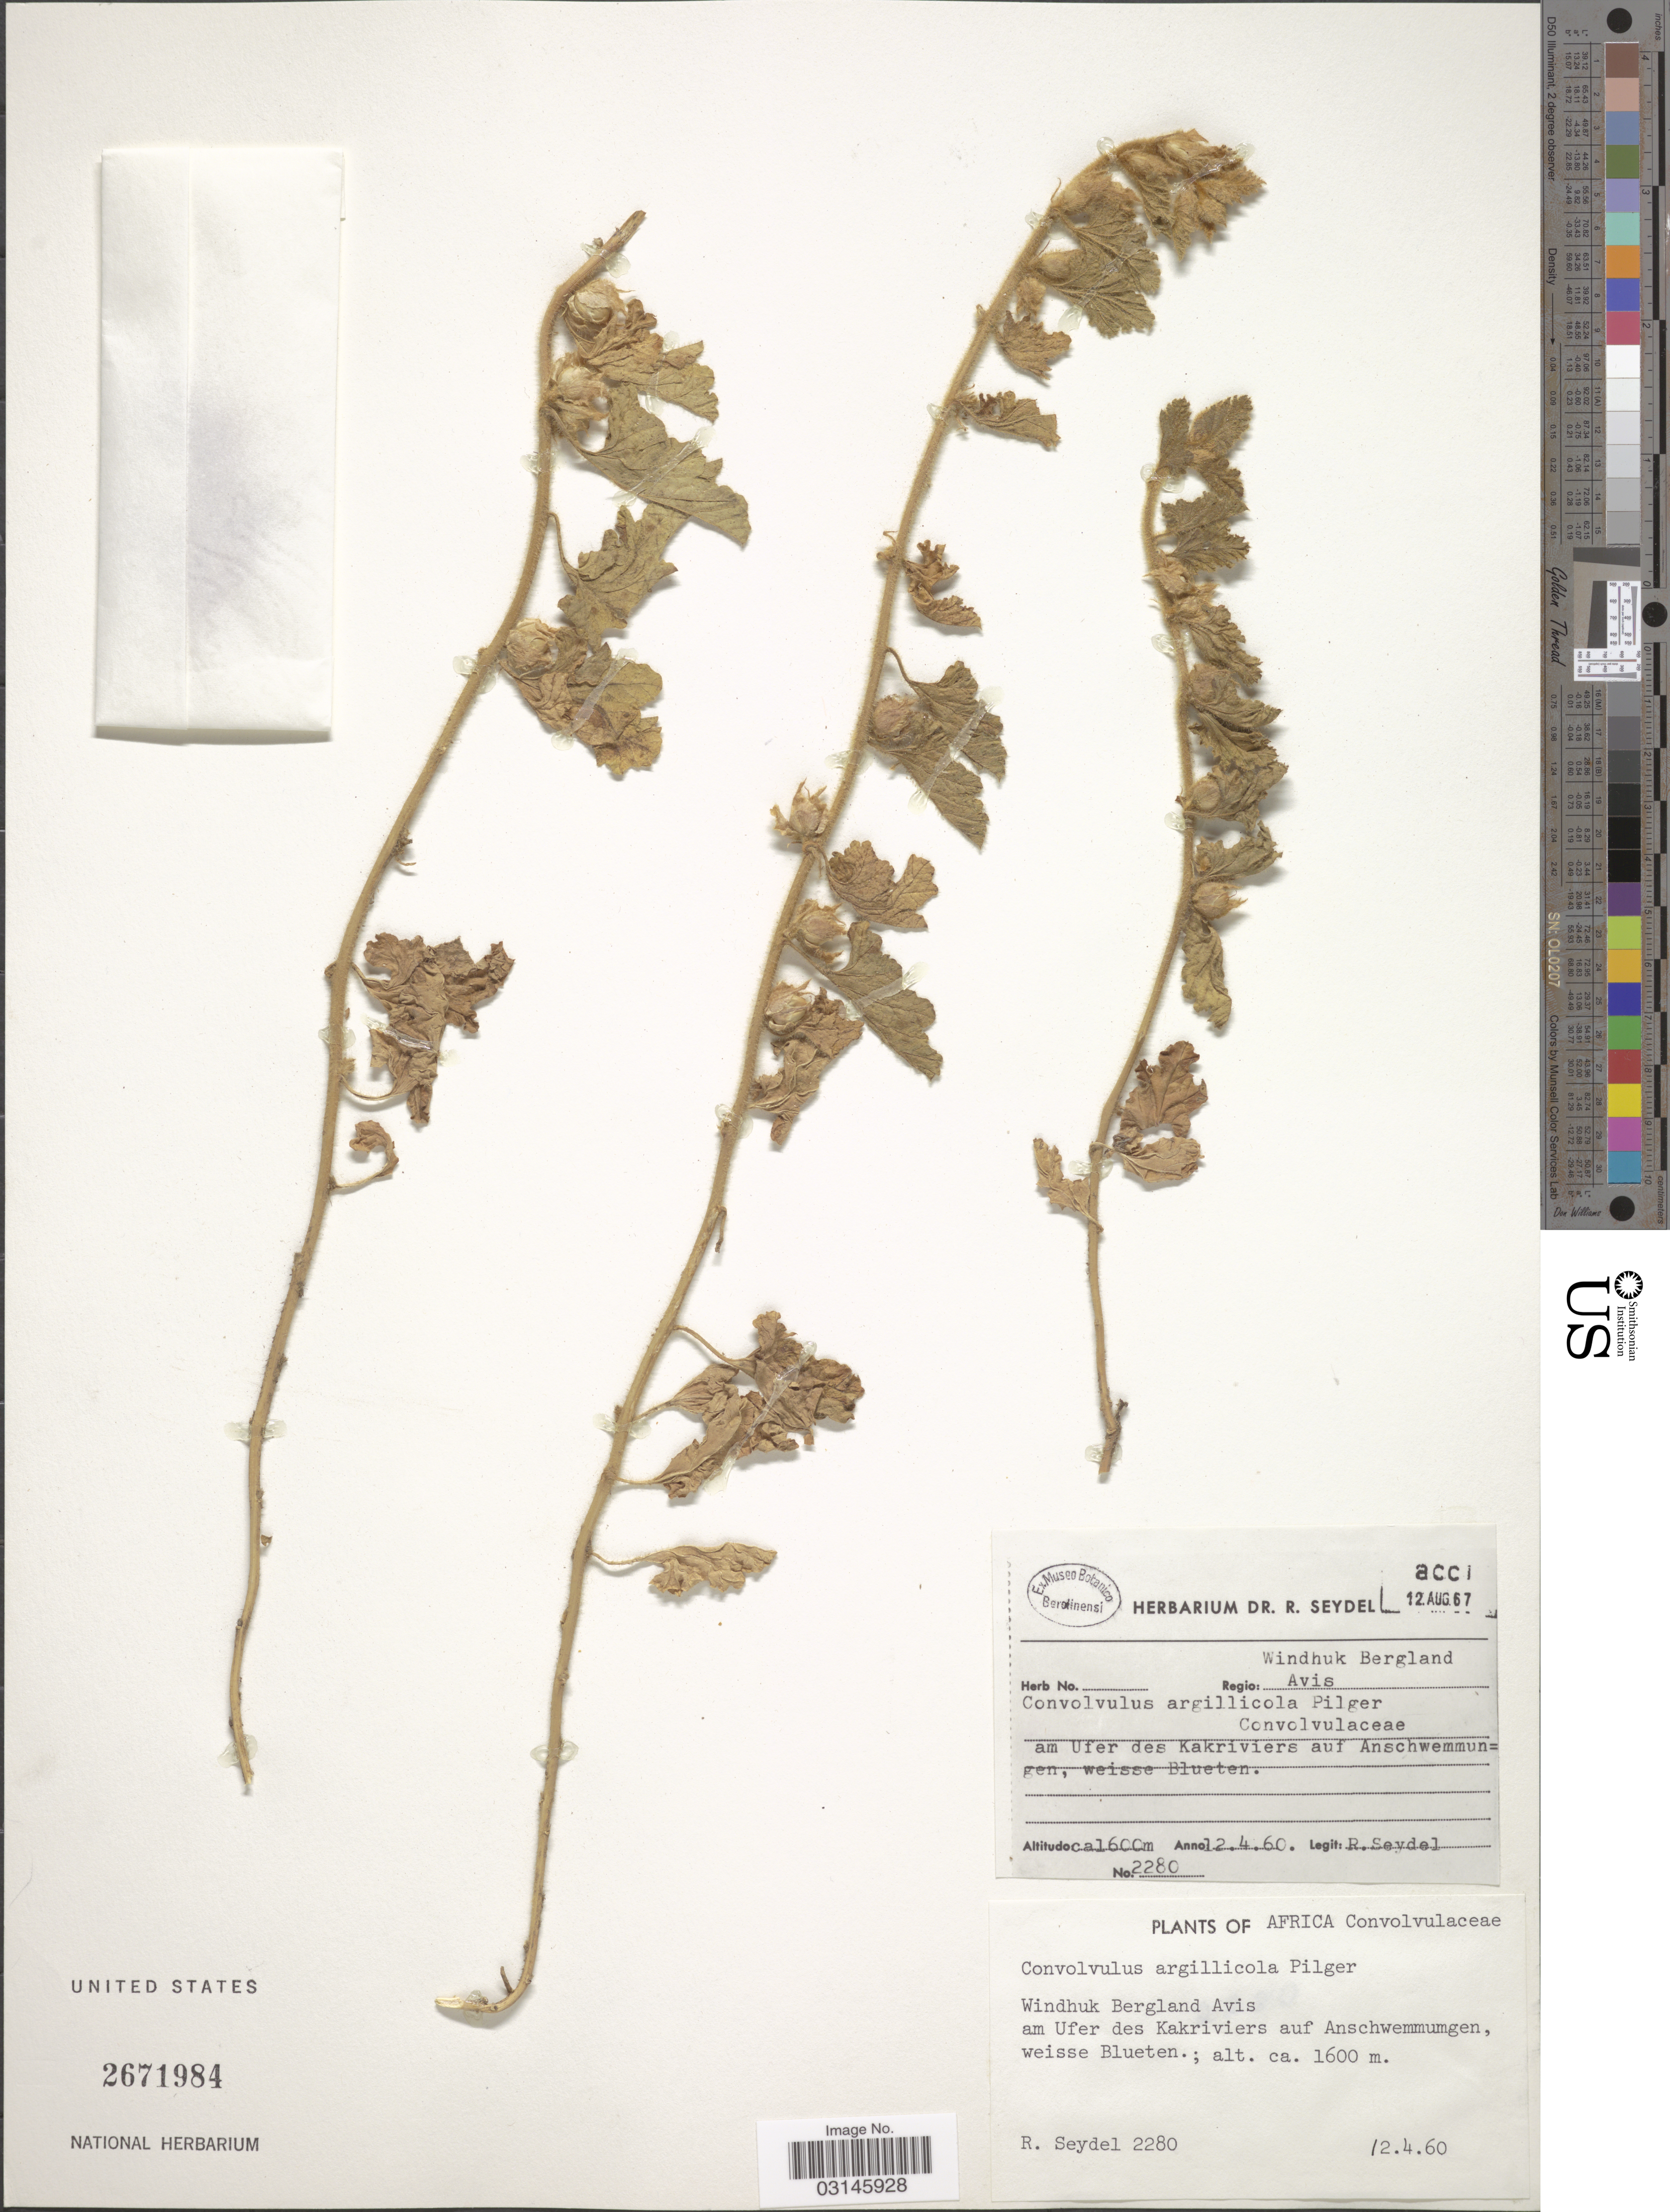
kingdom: Plantae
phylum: Tracheophyta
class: Magnoliopsida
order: Solanales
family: Convolvulaceae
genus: Convolvulus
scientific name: Convolvulus argillicola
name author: Pilg.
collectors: R. Seydel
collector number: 2880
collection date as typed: Transcribed d/m/y: 12/4/60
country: Namibia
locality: Africa, Regio: Windhuk Bergland Avis, am Ufer des Kakriviers auf Anschwemmumgen, weisse Blueten.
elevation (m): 1600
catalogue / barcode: US 2671984